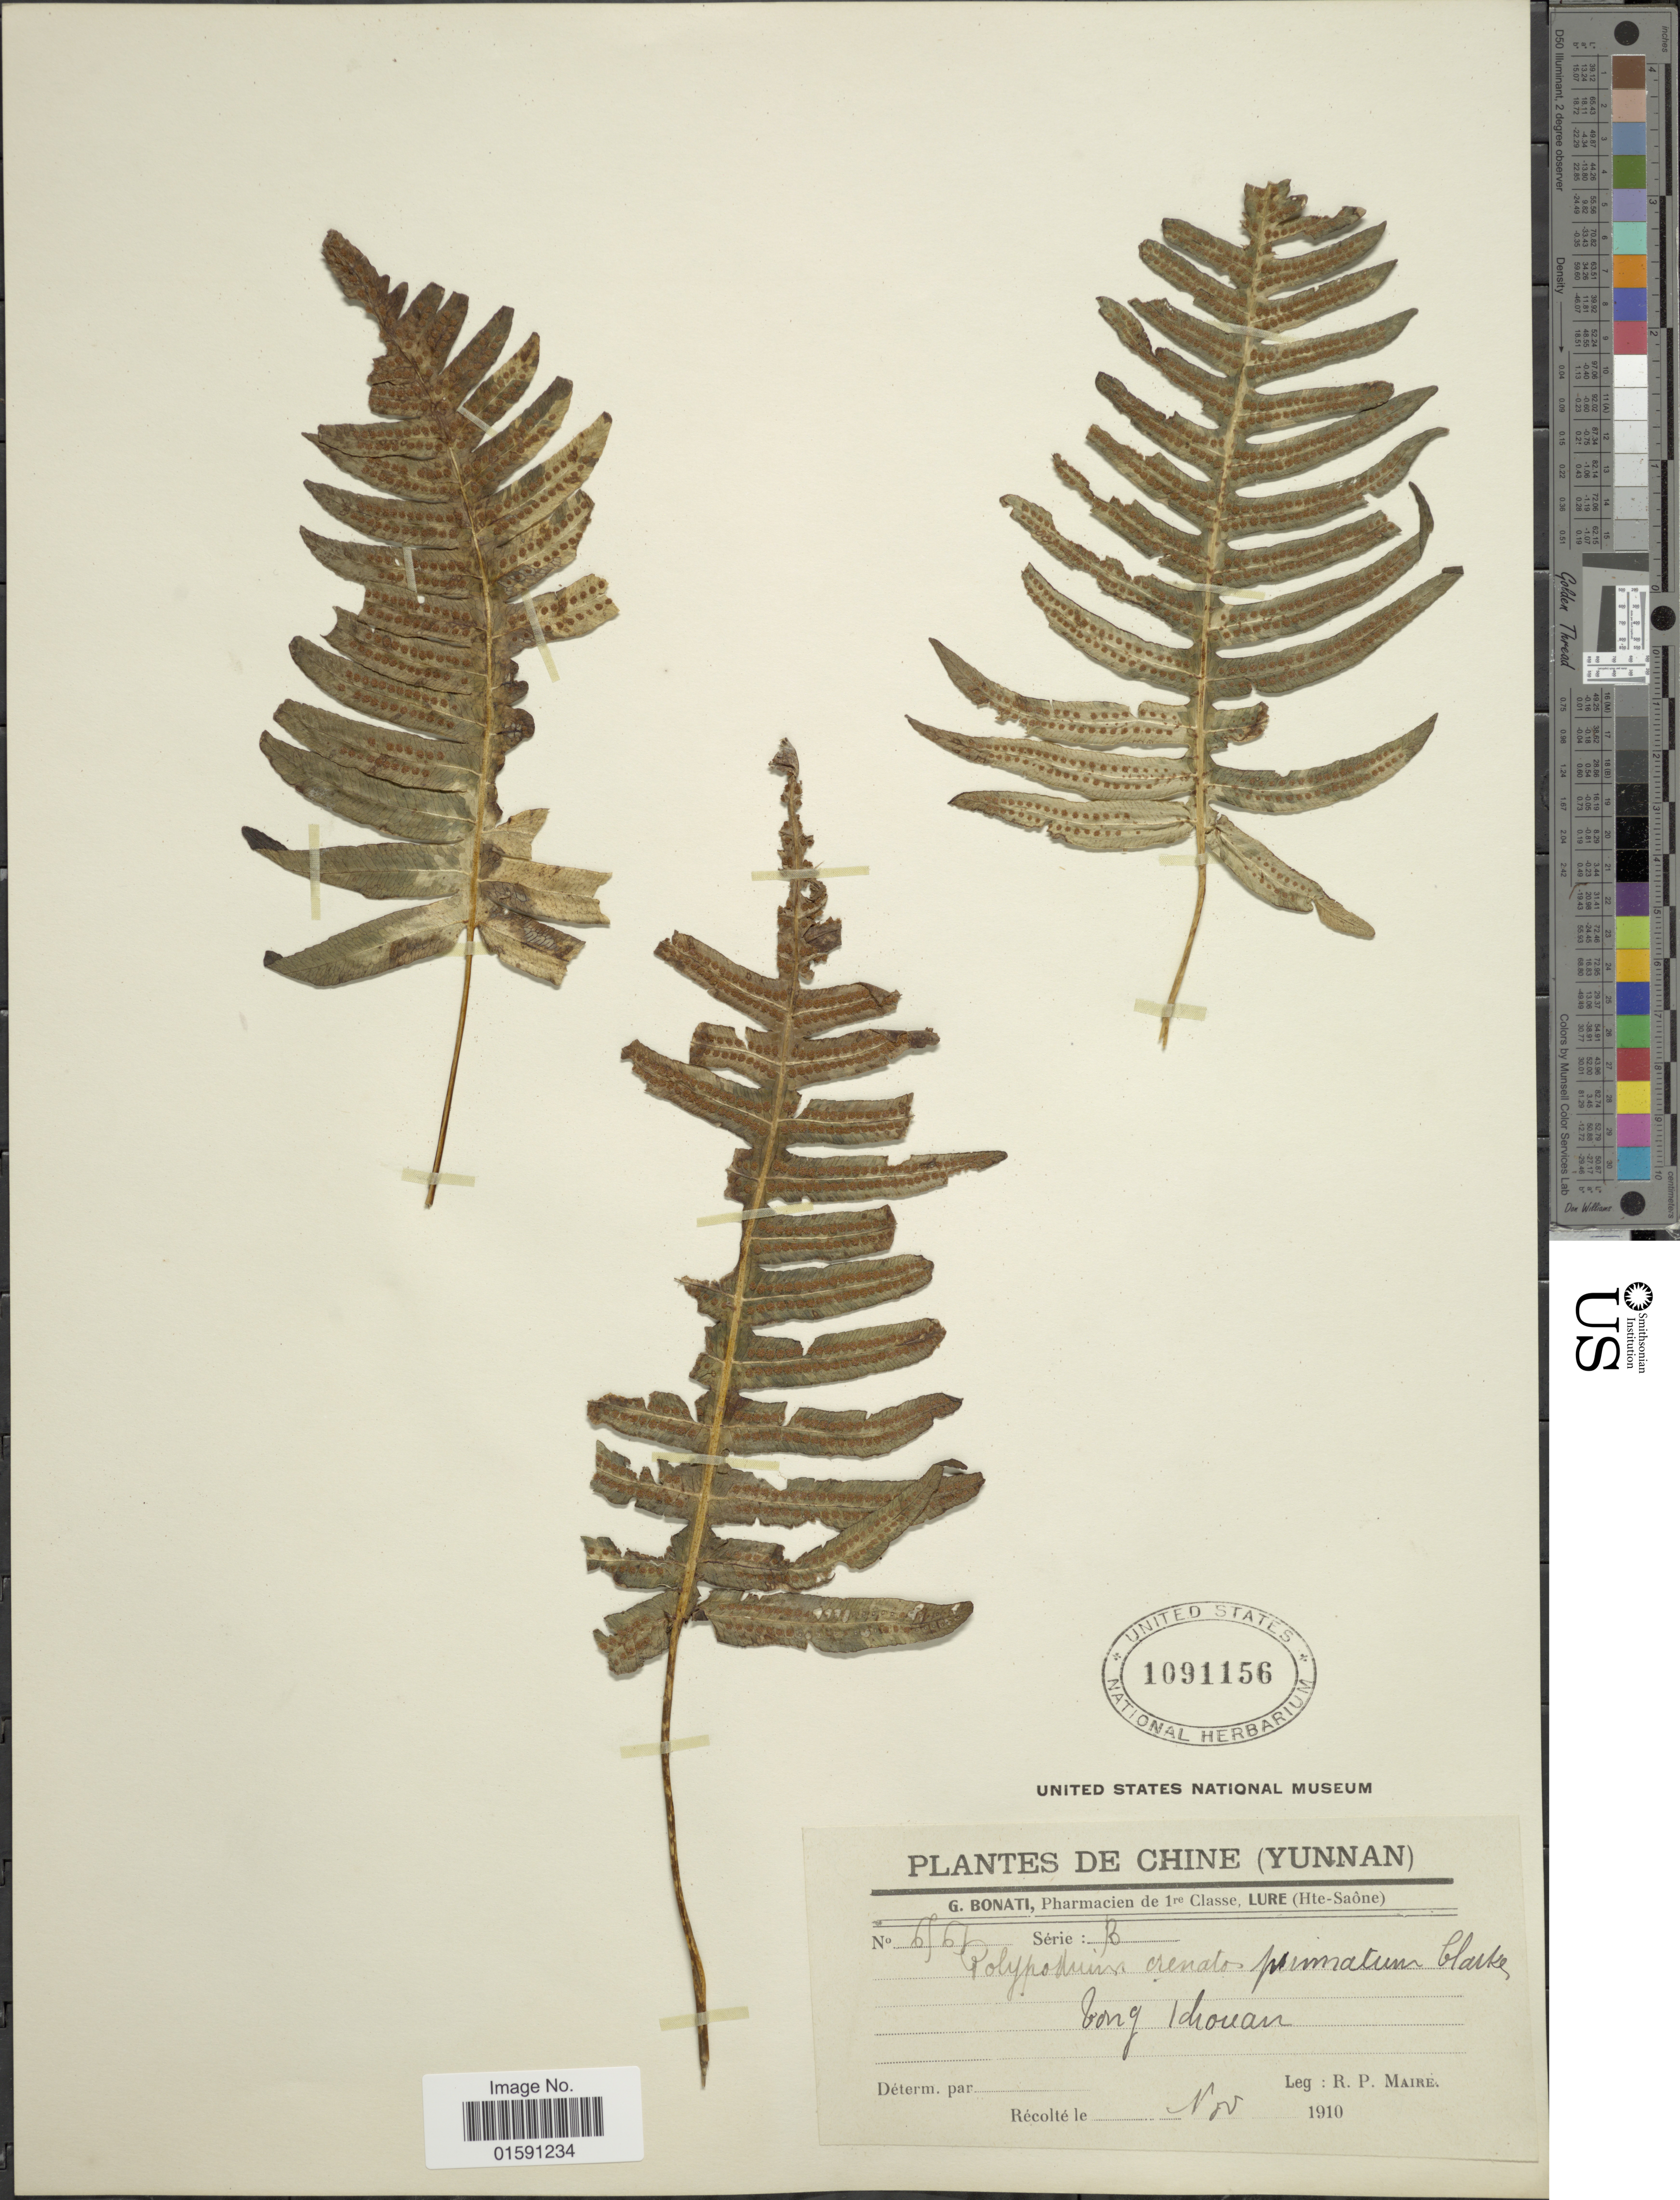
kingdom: Plantae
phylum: Tracheophyta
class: Polypodiopsida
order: Polypodiales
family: Polypodiaceae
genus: Selliguea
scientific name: Selliguea crenatopinnata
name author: (C.B. Clarke) S. L. Yu et al.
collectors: R.-P. Maire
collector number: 6767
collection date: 1910-11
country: China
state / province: Yunnan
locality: Bong Idouna [interpreted]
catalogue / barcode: US 1091156